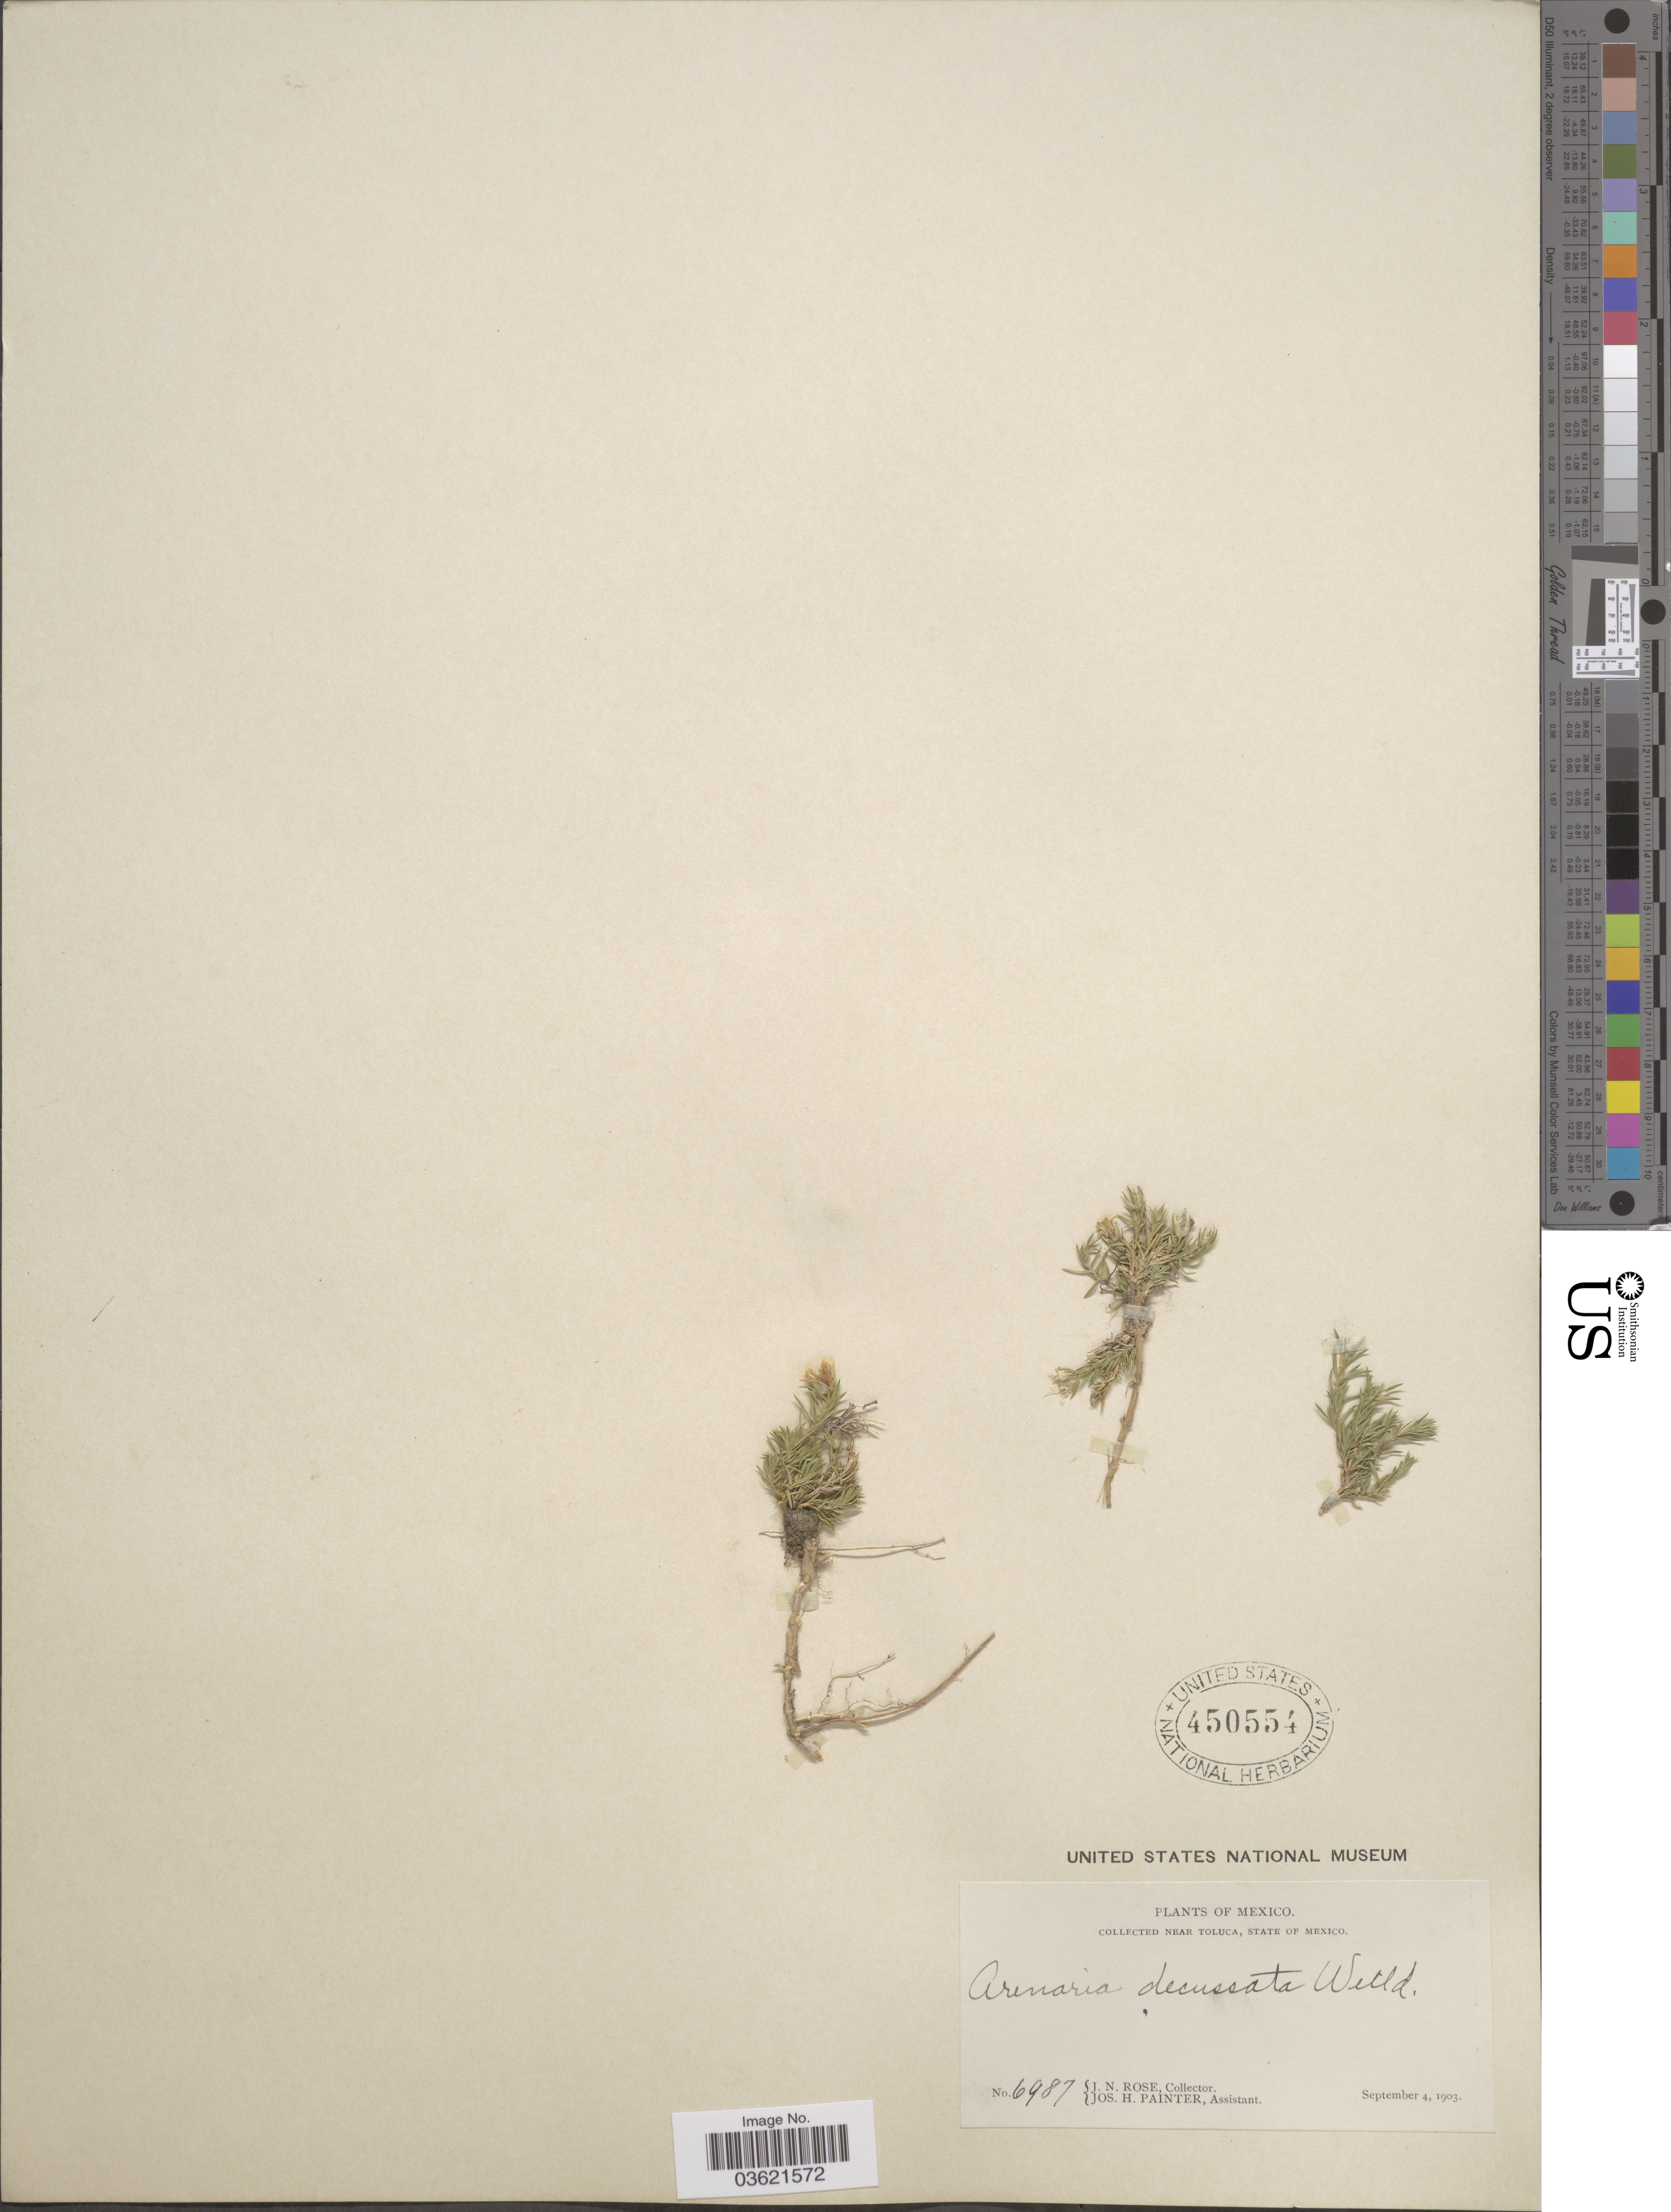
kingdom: Plantae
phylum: Tracheophyta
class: Magnoliopsida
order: Caryophyllales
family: Caryophyllaceae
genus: Arenaria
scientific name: Arenaria lycopodioides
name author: Willd. ex Schltdl.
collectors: J. N. Rose & J. H. Painter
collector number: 6987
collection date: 1903-09-04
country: Mexico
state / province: México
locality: Near Toluca.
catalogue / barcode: US 450554